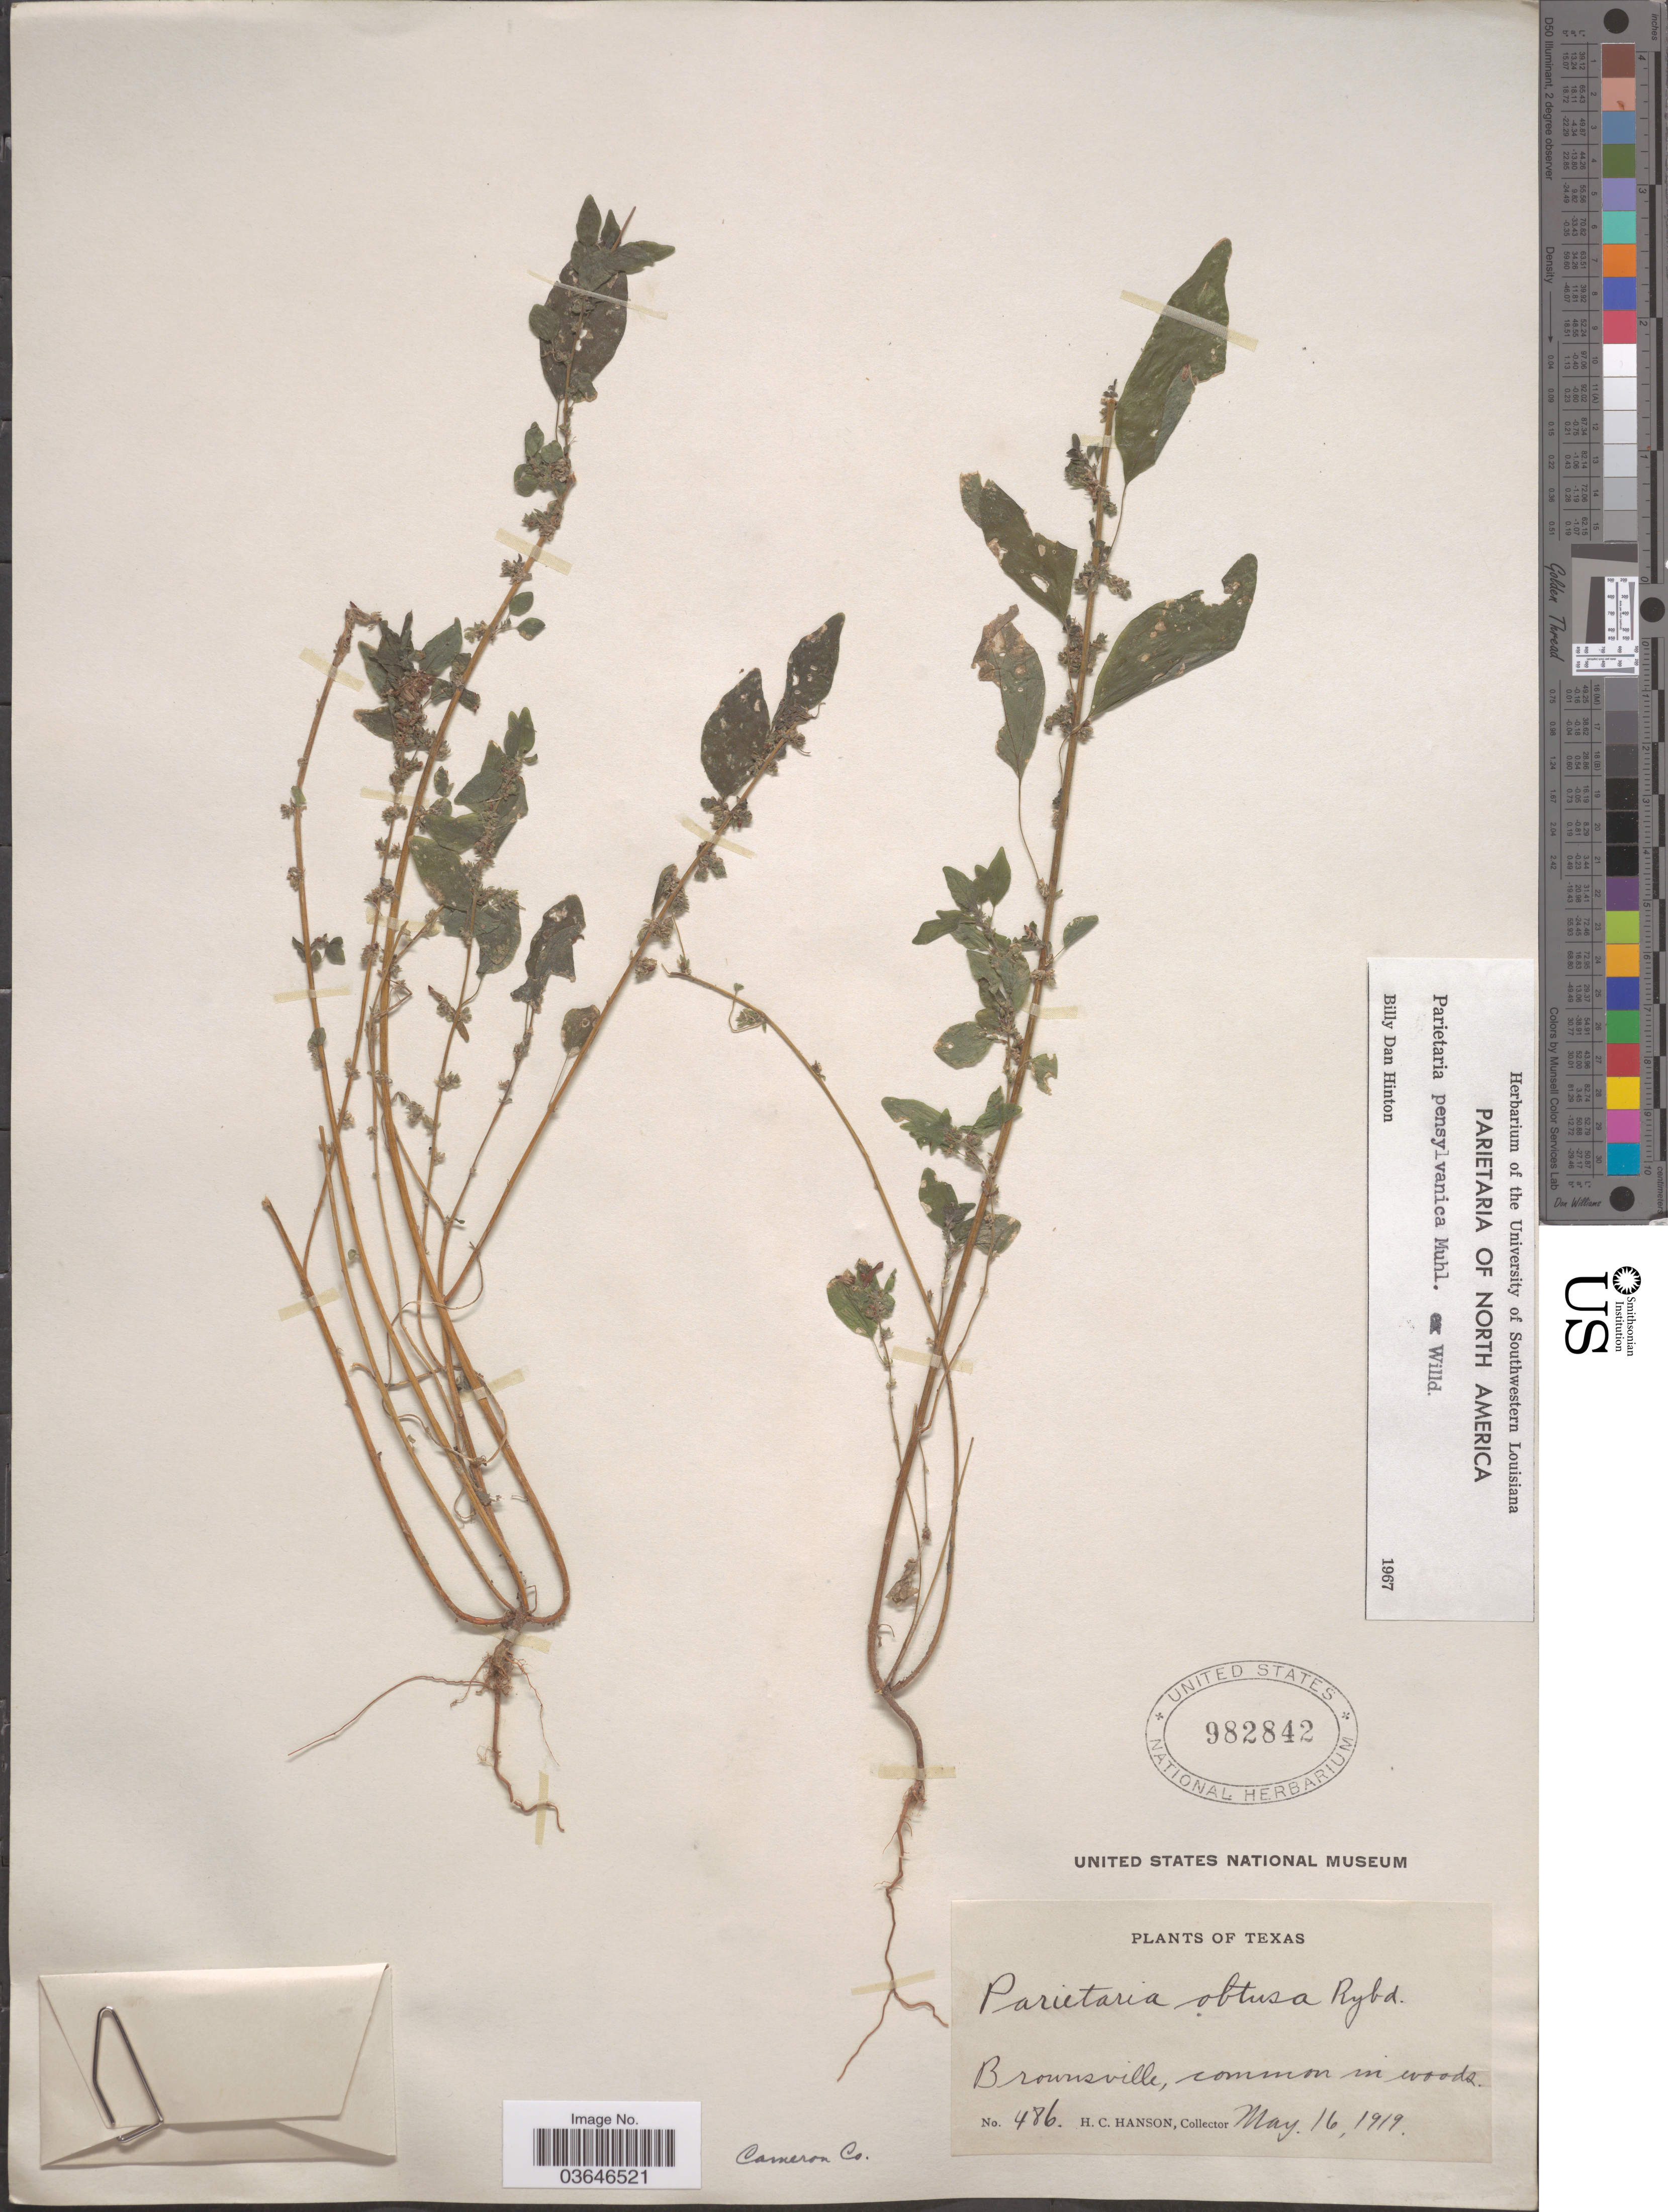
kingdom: Plantae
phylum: Tracheophyta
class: Magnoliopsida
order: Rosales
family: Urticaceae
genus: Parietaria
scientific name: Parietaria pensylvanica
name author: Muhl. ex Willd.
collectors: H. Hanson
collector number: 486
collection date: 1919-05-16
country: United States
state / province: Texas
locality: Brownsville. Cameron Co.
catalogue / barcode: US 982842